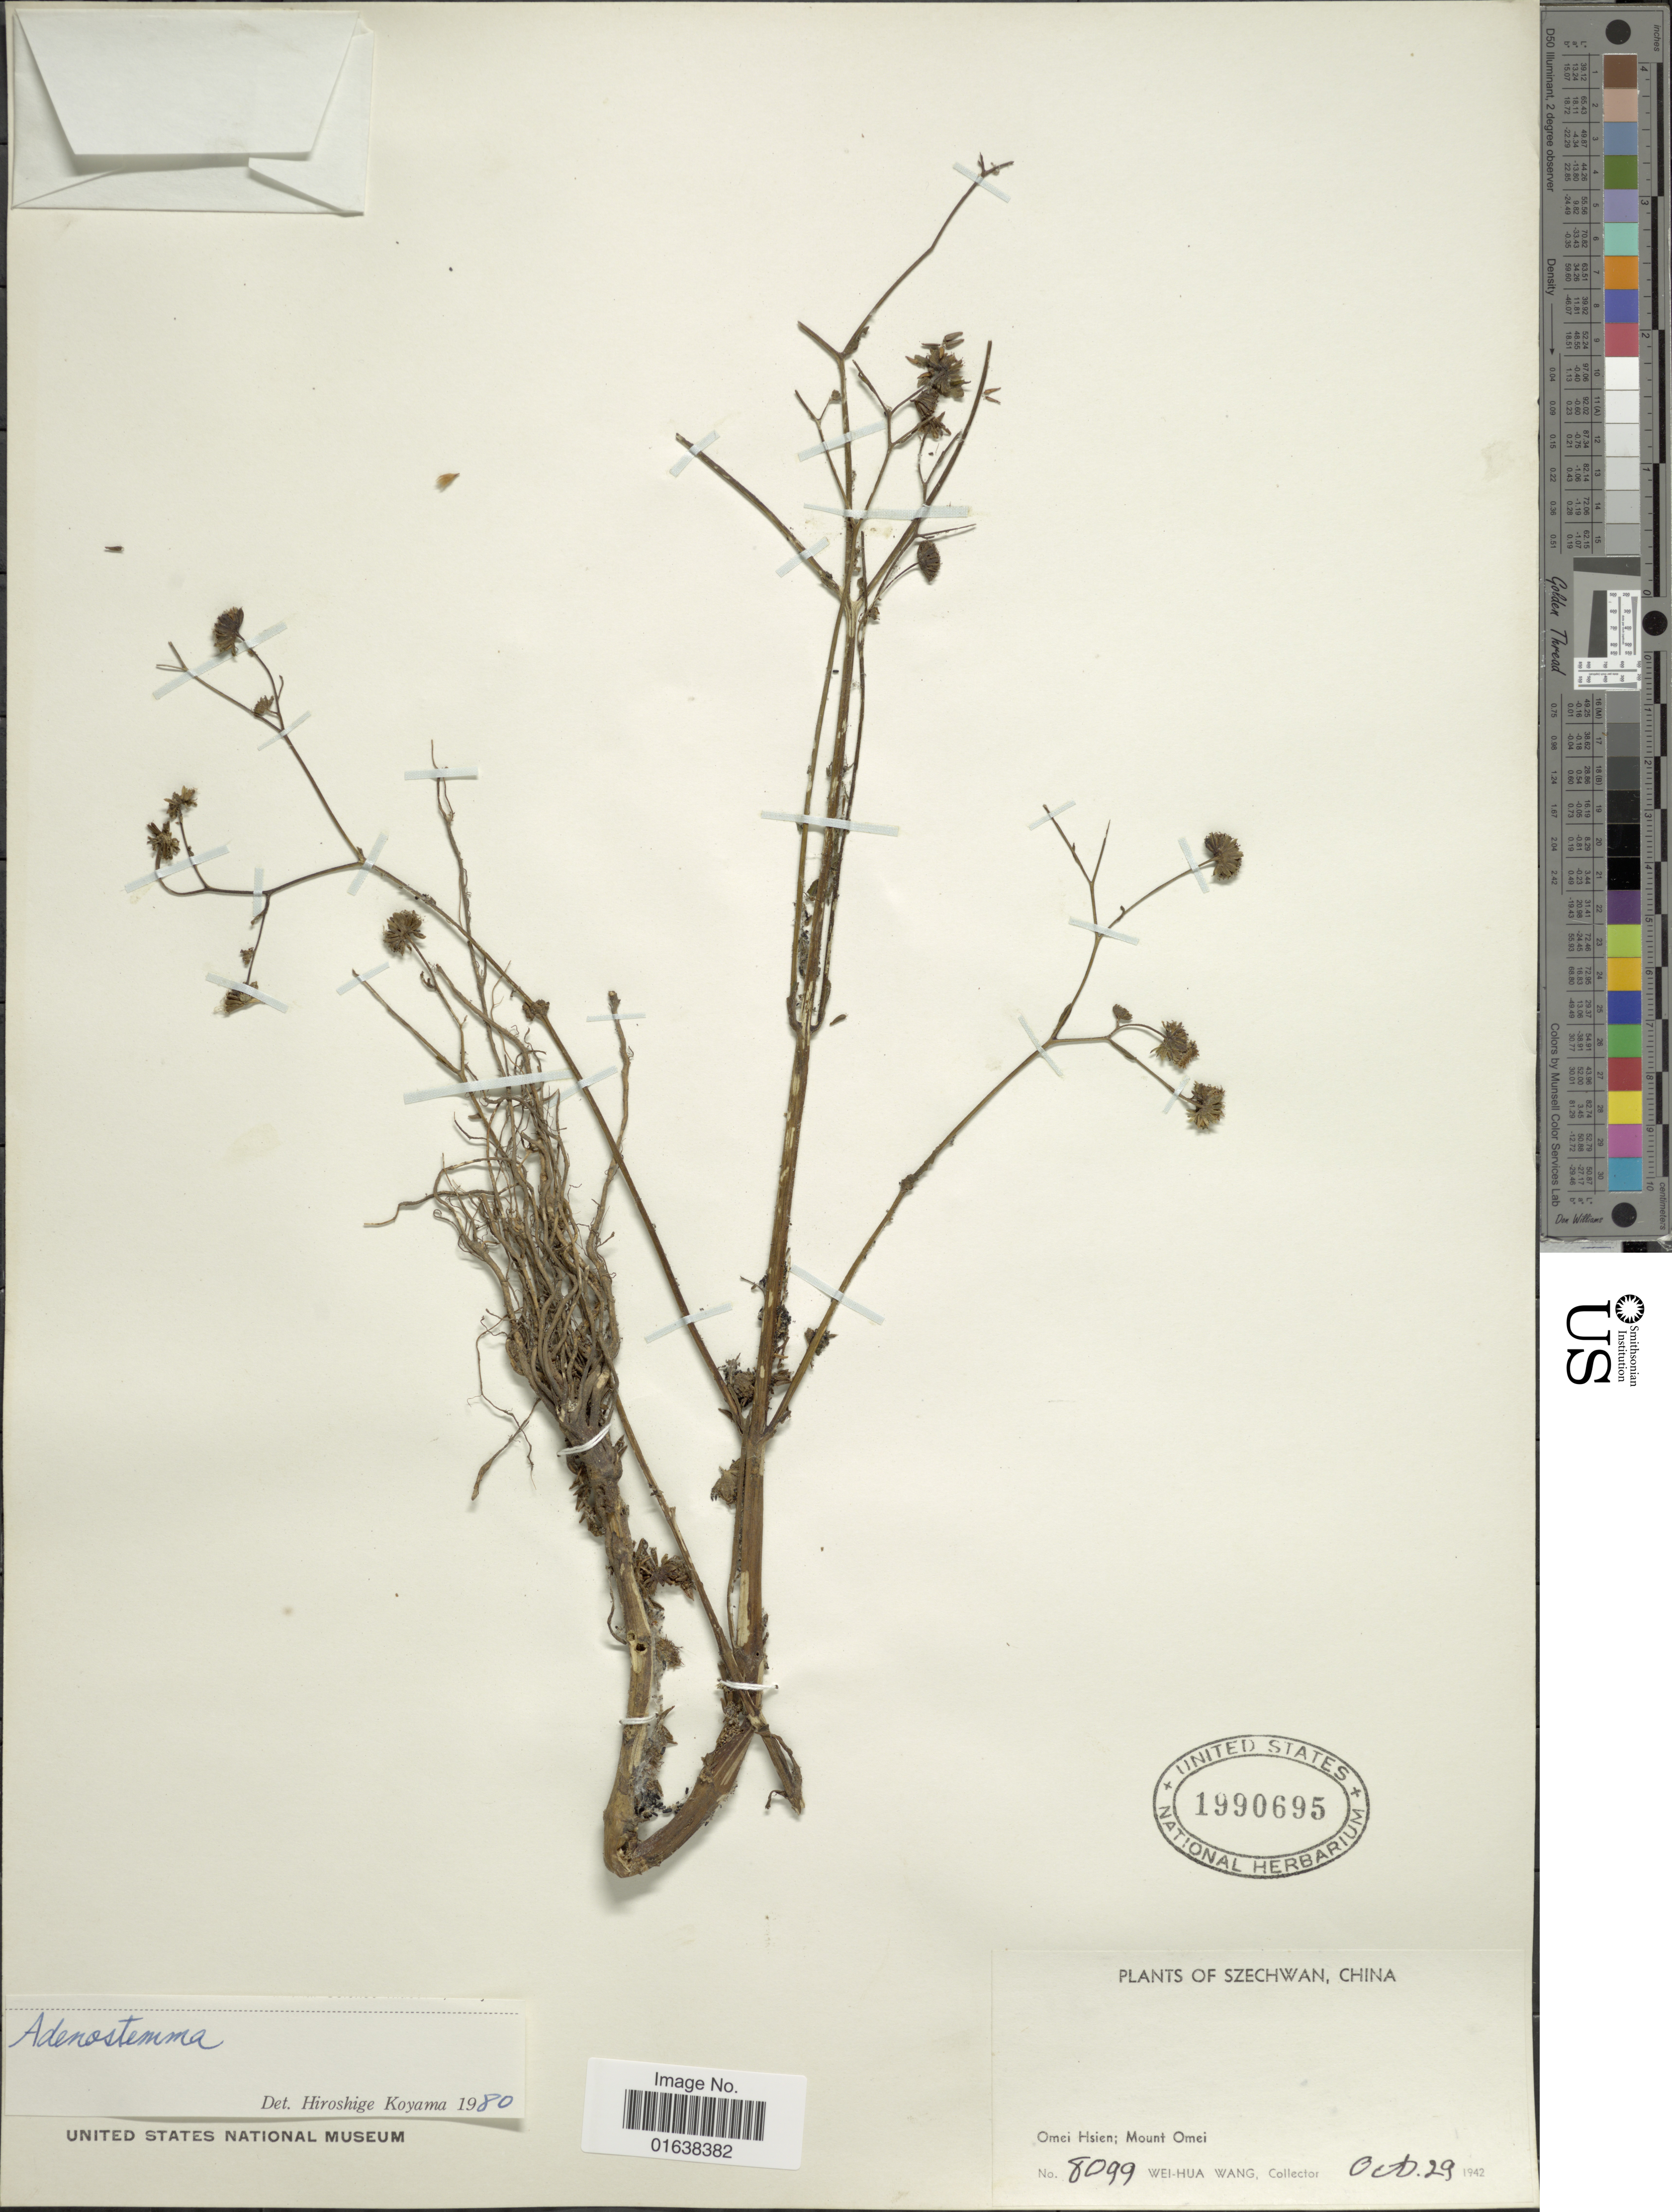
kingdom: Plantae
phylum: Tracheophyta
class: Magnoliopsida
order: Asterales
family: Asteraceae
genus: Adenostemma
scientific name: Adenostemma lavenia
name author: (L.) Kuntze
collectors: W. Wang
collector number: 8099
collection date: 1942-10-29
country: China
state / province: Sichuan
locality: Szechwan, China. Omei Hsien; Mount Omei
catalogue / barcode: US 1990695